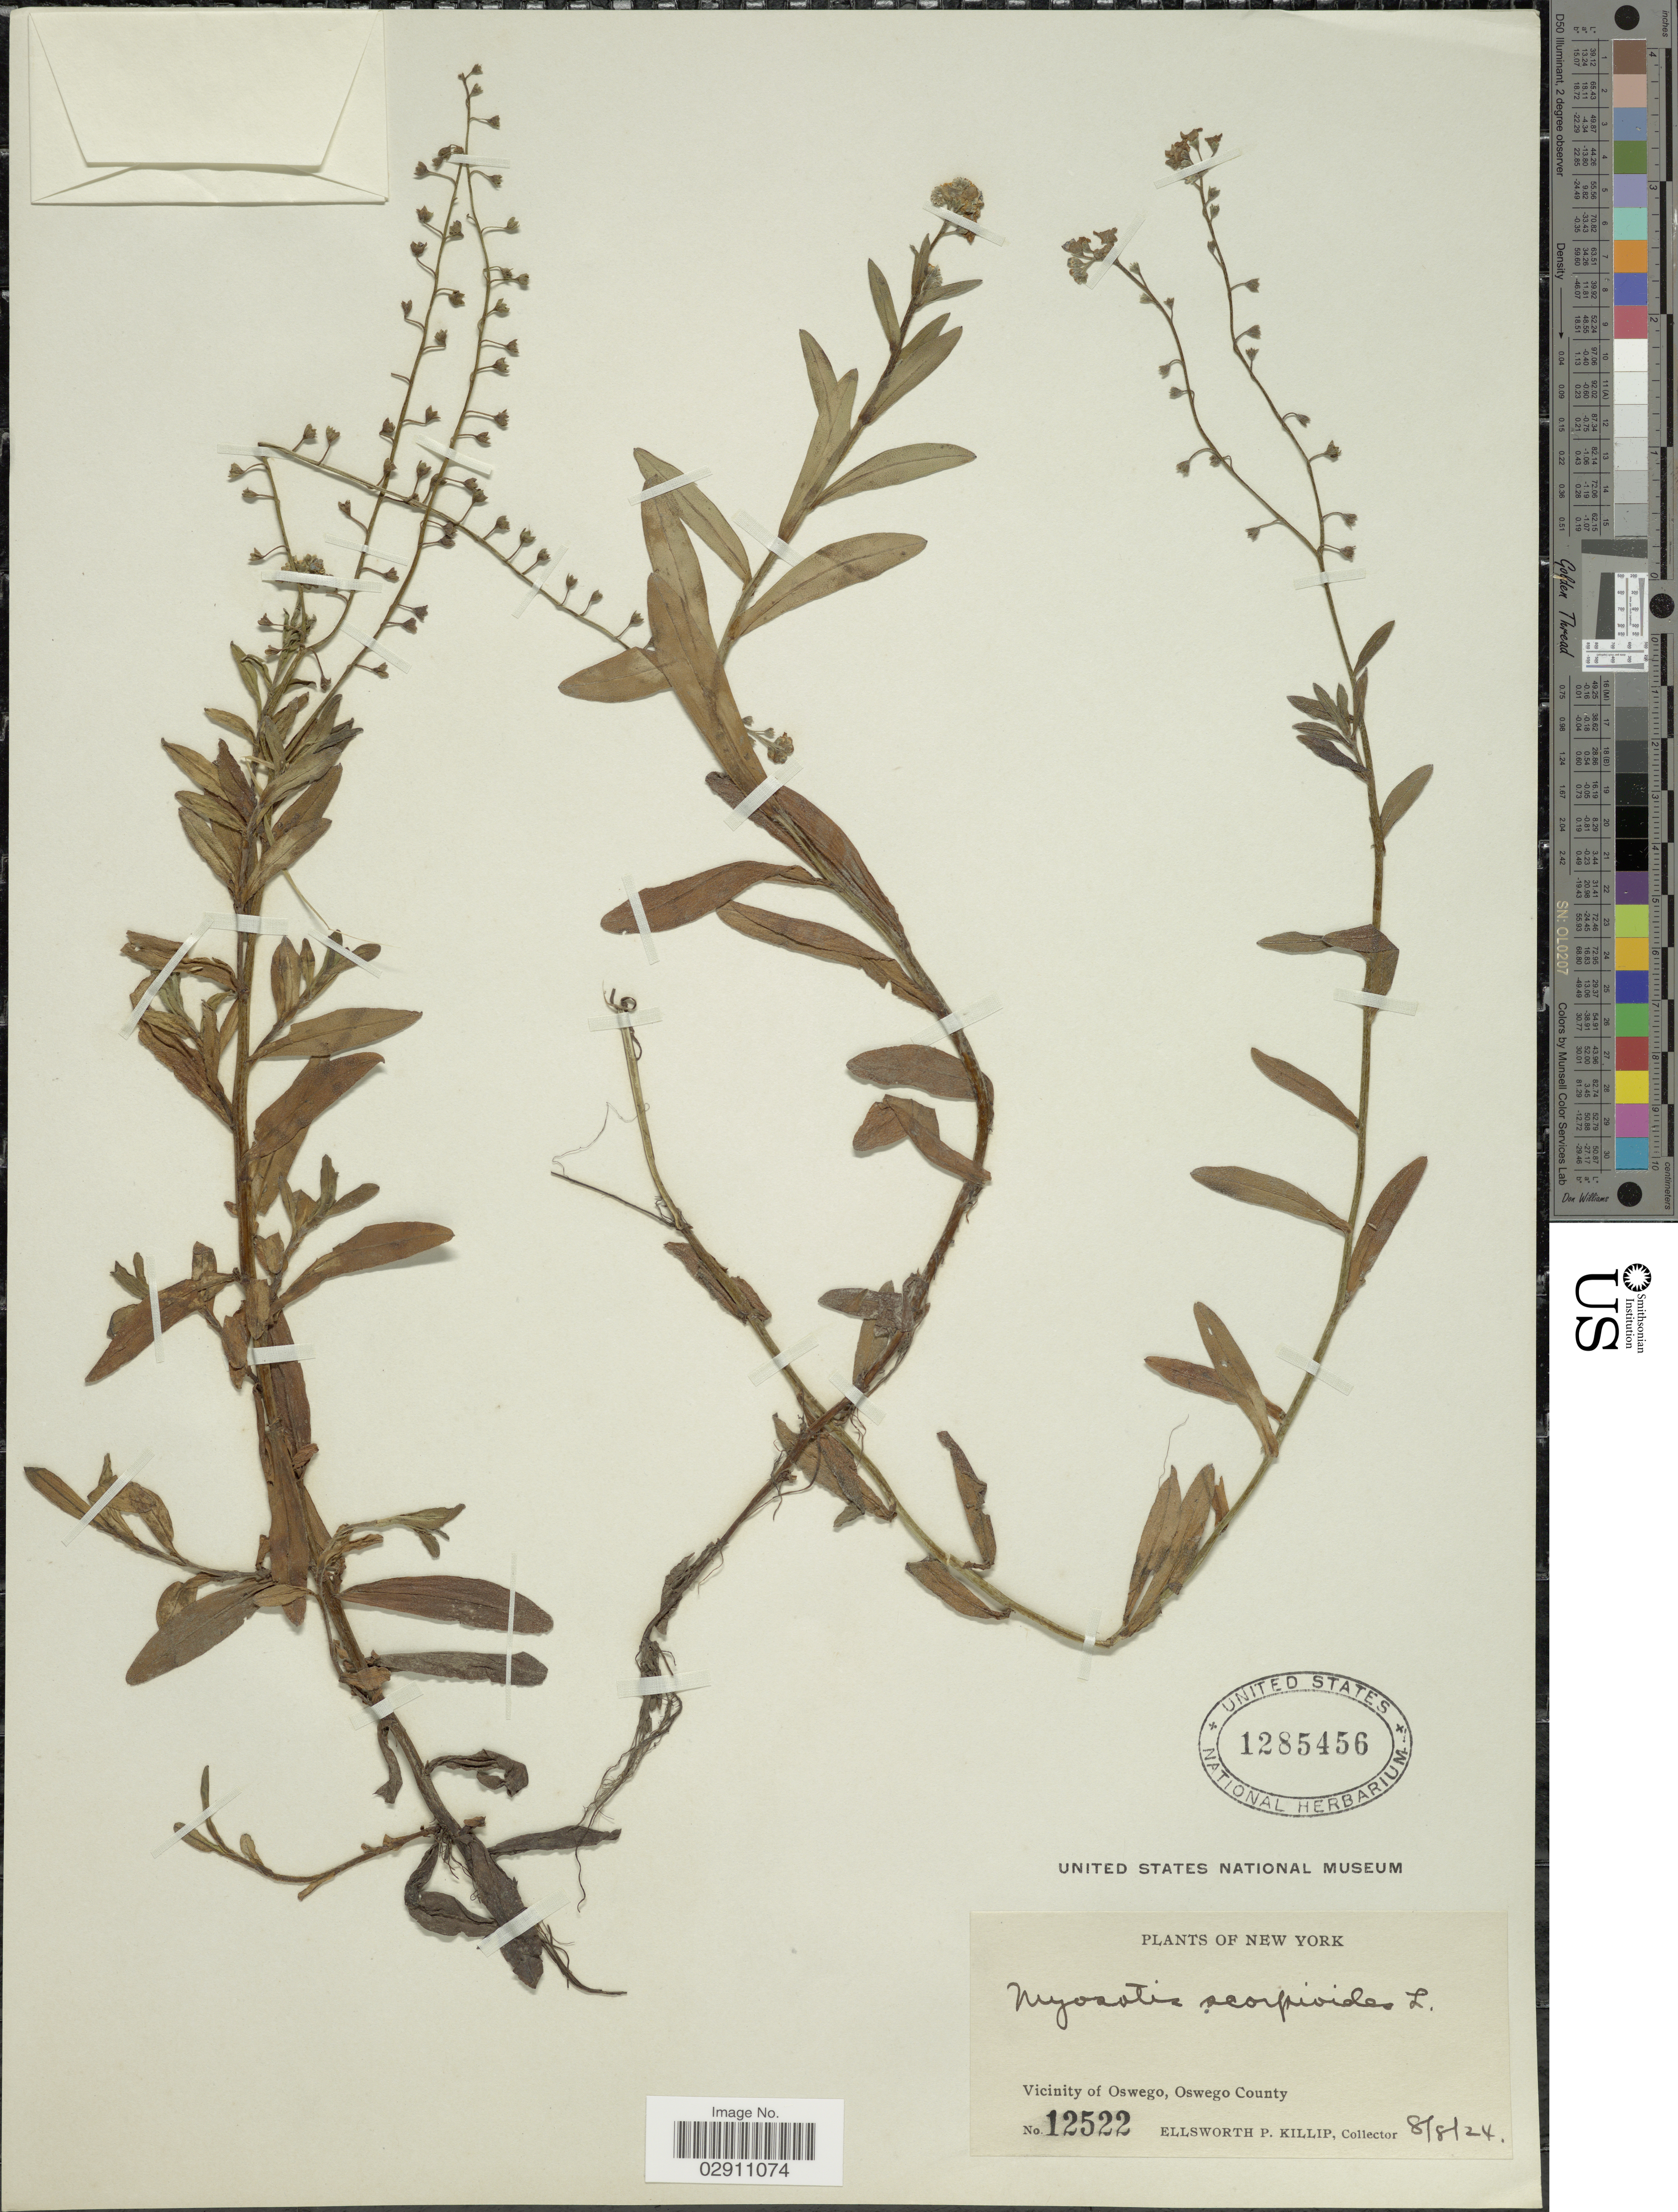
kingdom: Plantae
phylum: Tracheophyta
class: Magnoliopsida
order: Boraginales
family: Boraginaceae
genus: Myosotis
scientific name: Myosotis scorpioides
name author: L.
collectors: E. P. Killip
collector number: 12522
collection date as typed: Transcribed d/m/y: 8/8/24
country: United States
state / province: New York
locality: Vicinity of Oswego, Oswego County.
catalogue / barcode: US 1285456